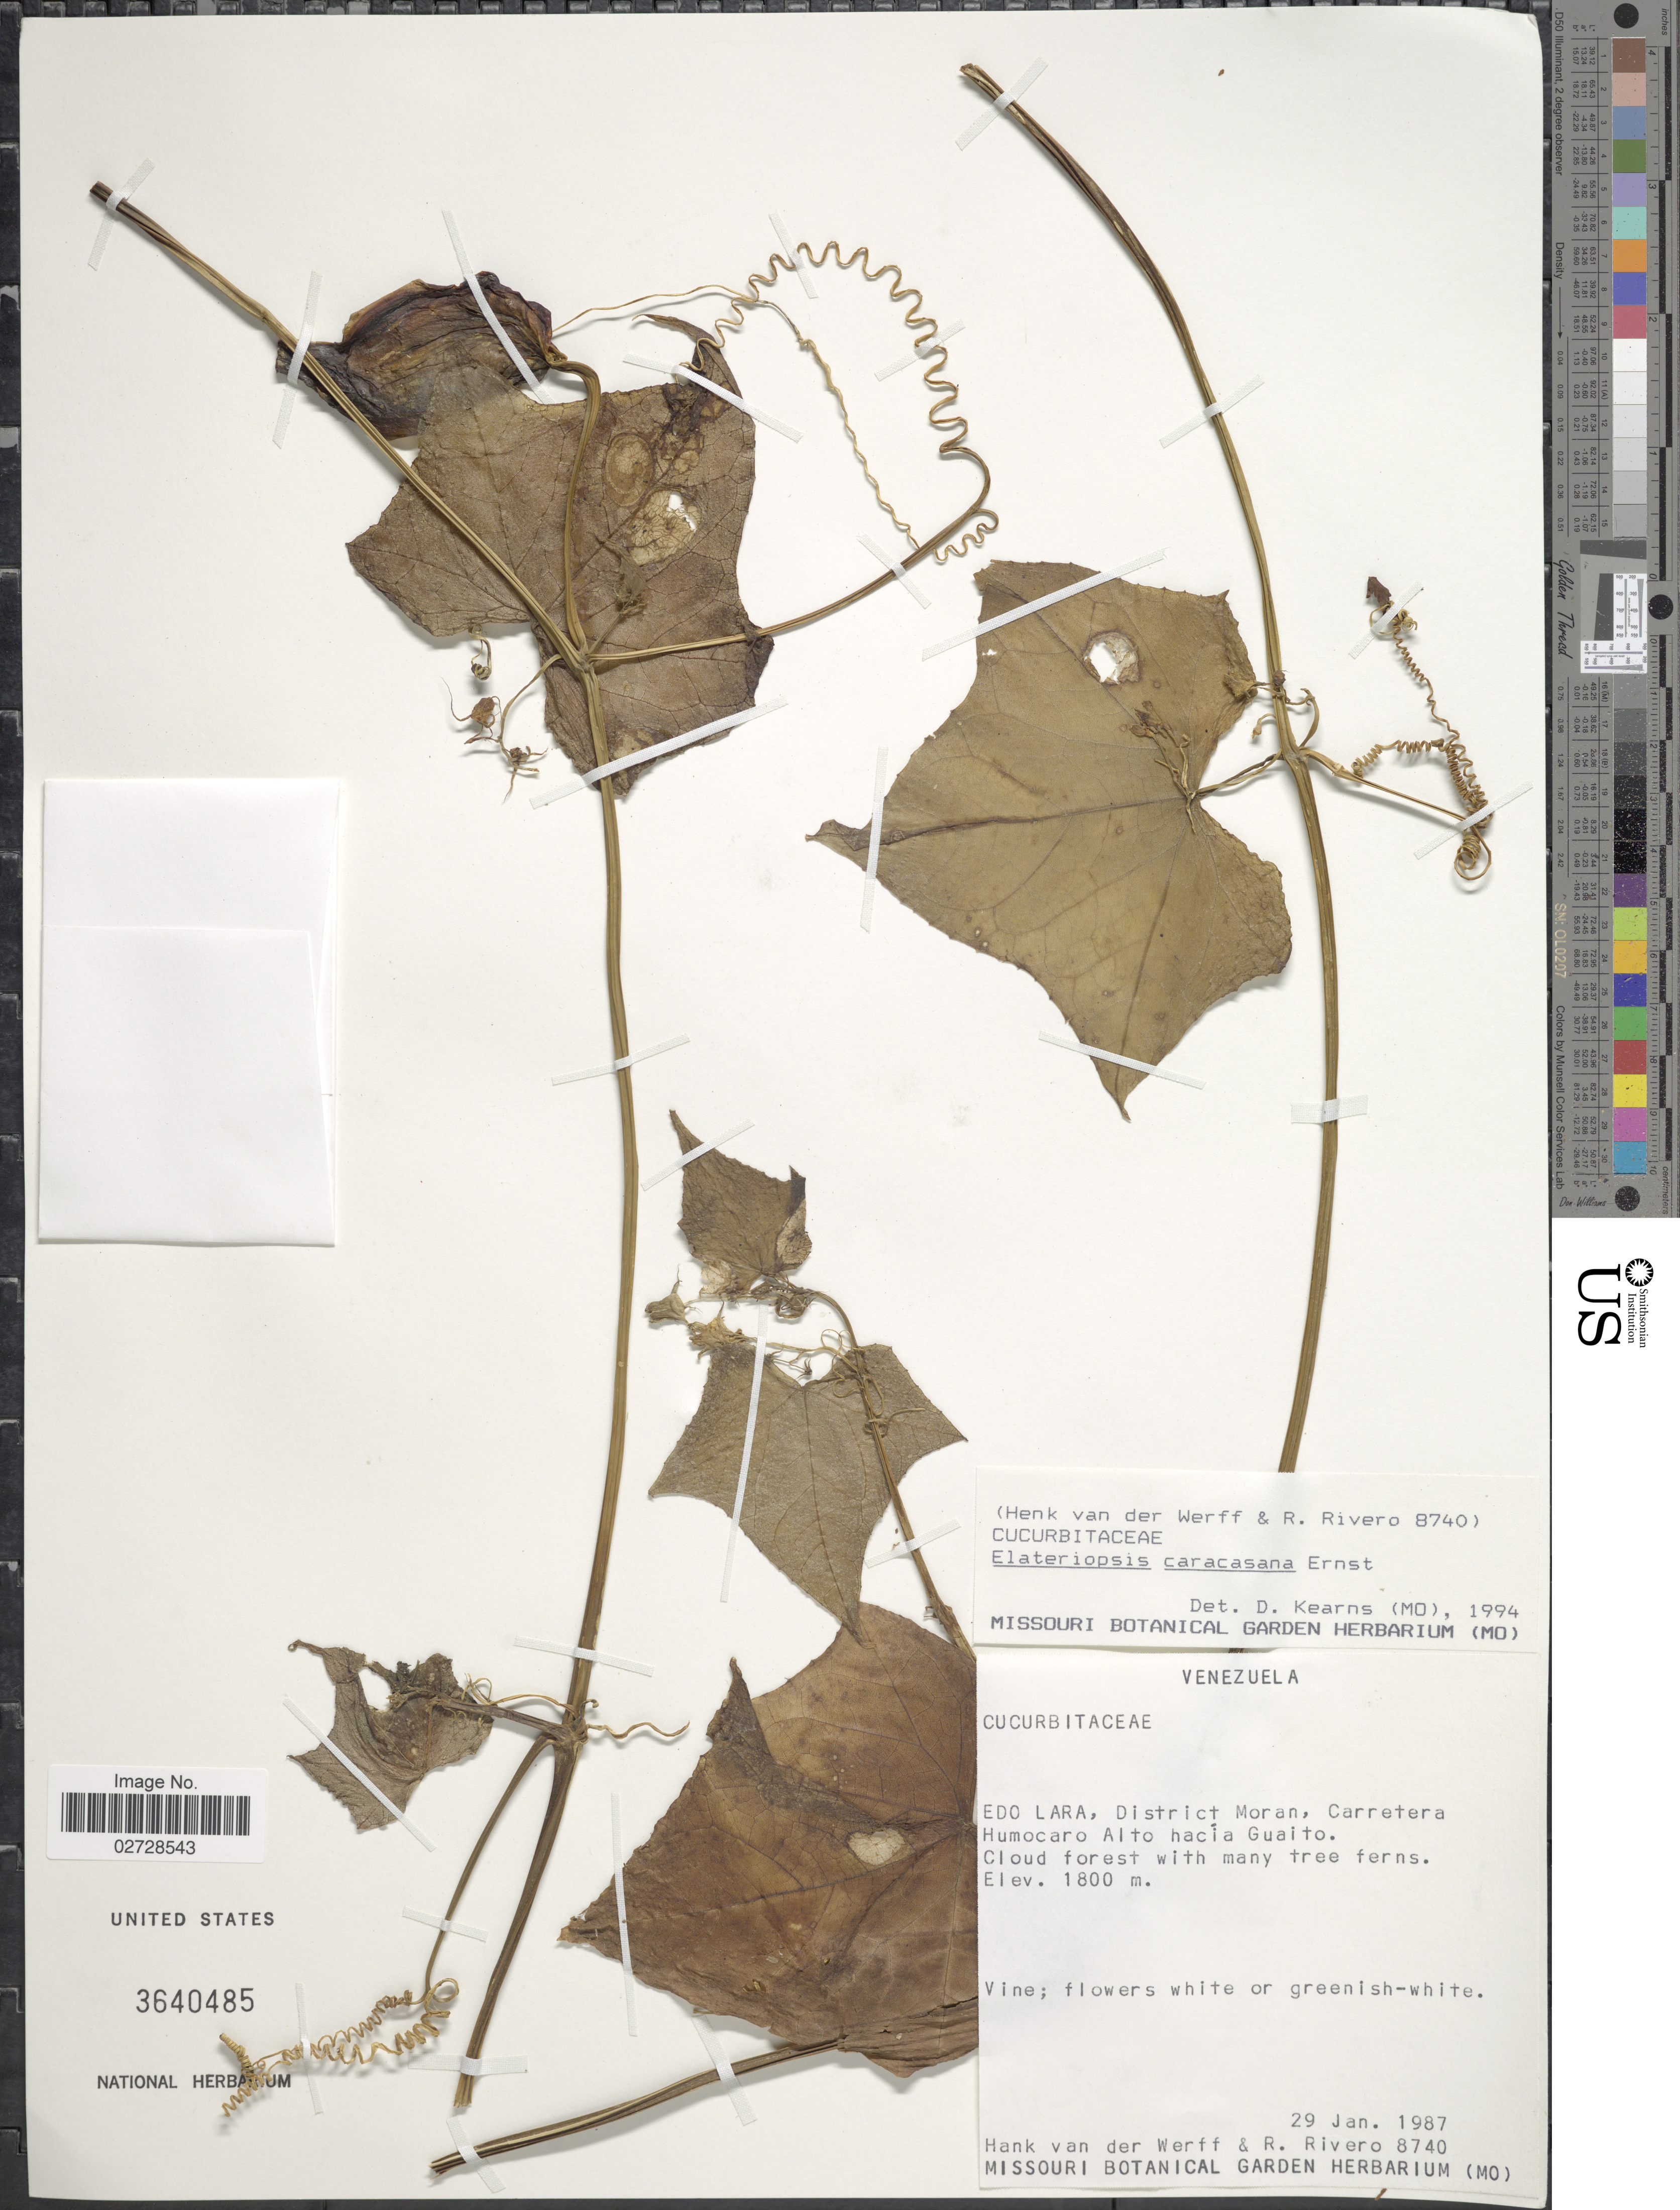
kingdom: Plantae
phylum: Tracheophyta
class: Magnoliopsida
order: Cucurbitales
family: Cucurbitaceae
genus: Hanburia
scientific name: Hanburia caracasana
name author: (Ernst) H. Schaef. & S.S. Renner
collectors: H. van der Werff & R. Rivero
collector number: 8740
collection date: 1987-01-29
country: Venezuela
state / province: Lara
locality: District Moran, Carretera Humocaro Alto hacia Guaito.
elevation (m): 1800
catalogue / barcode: US 3640485